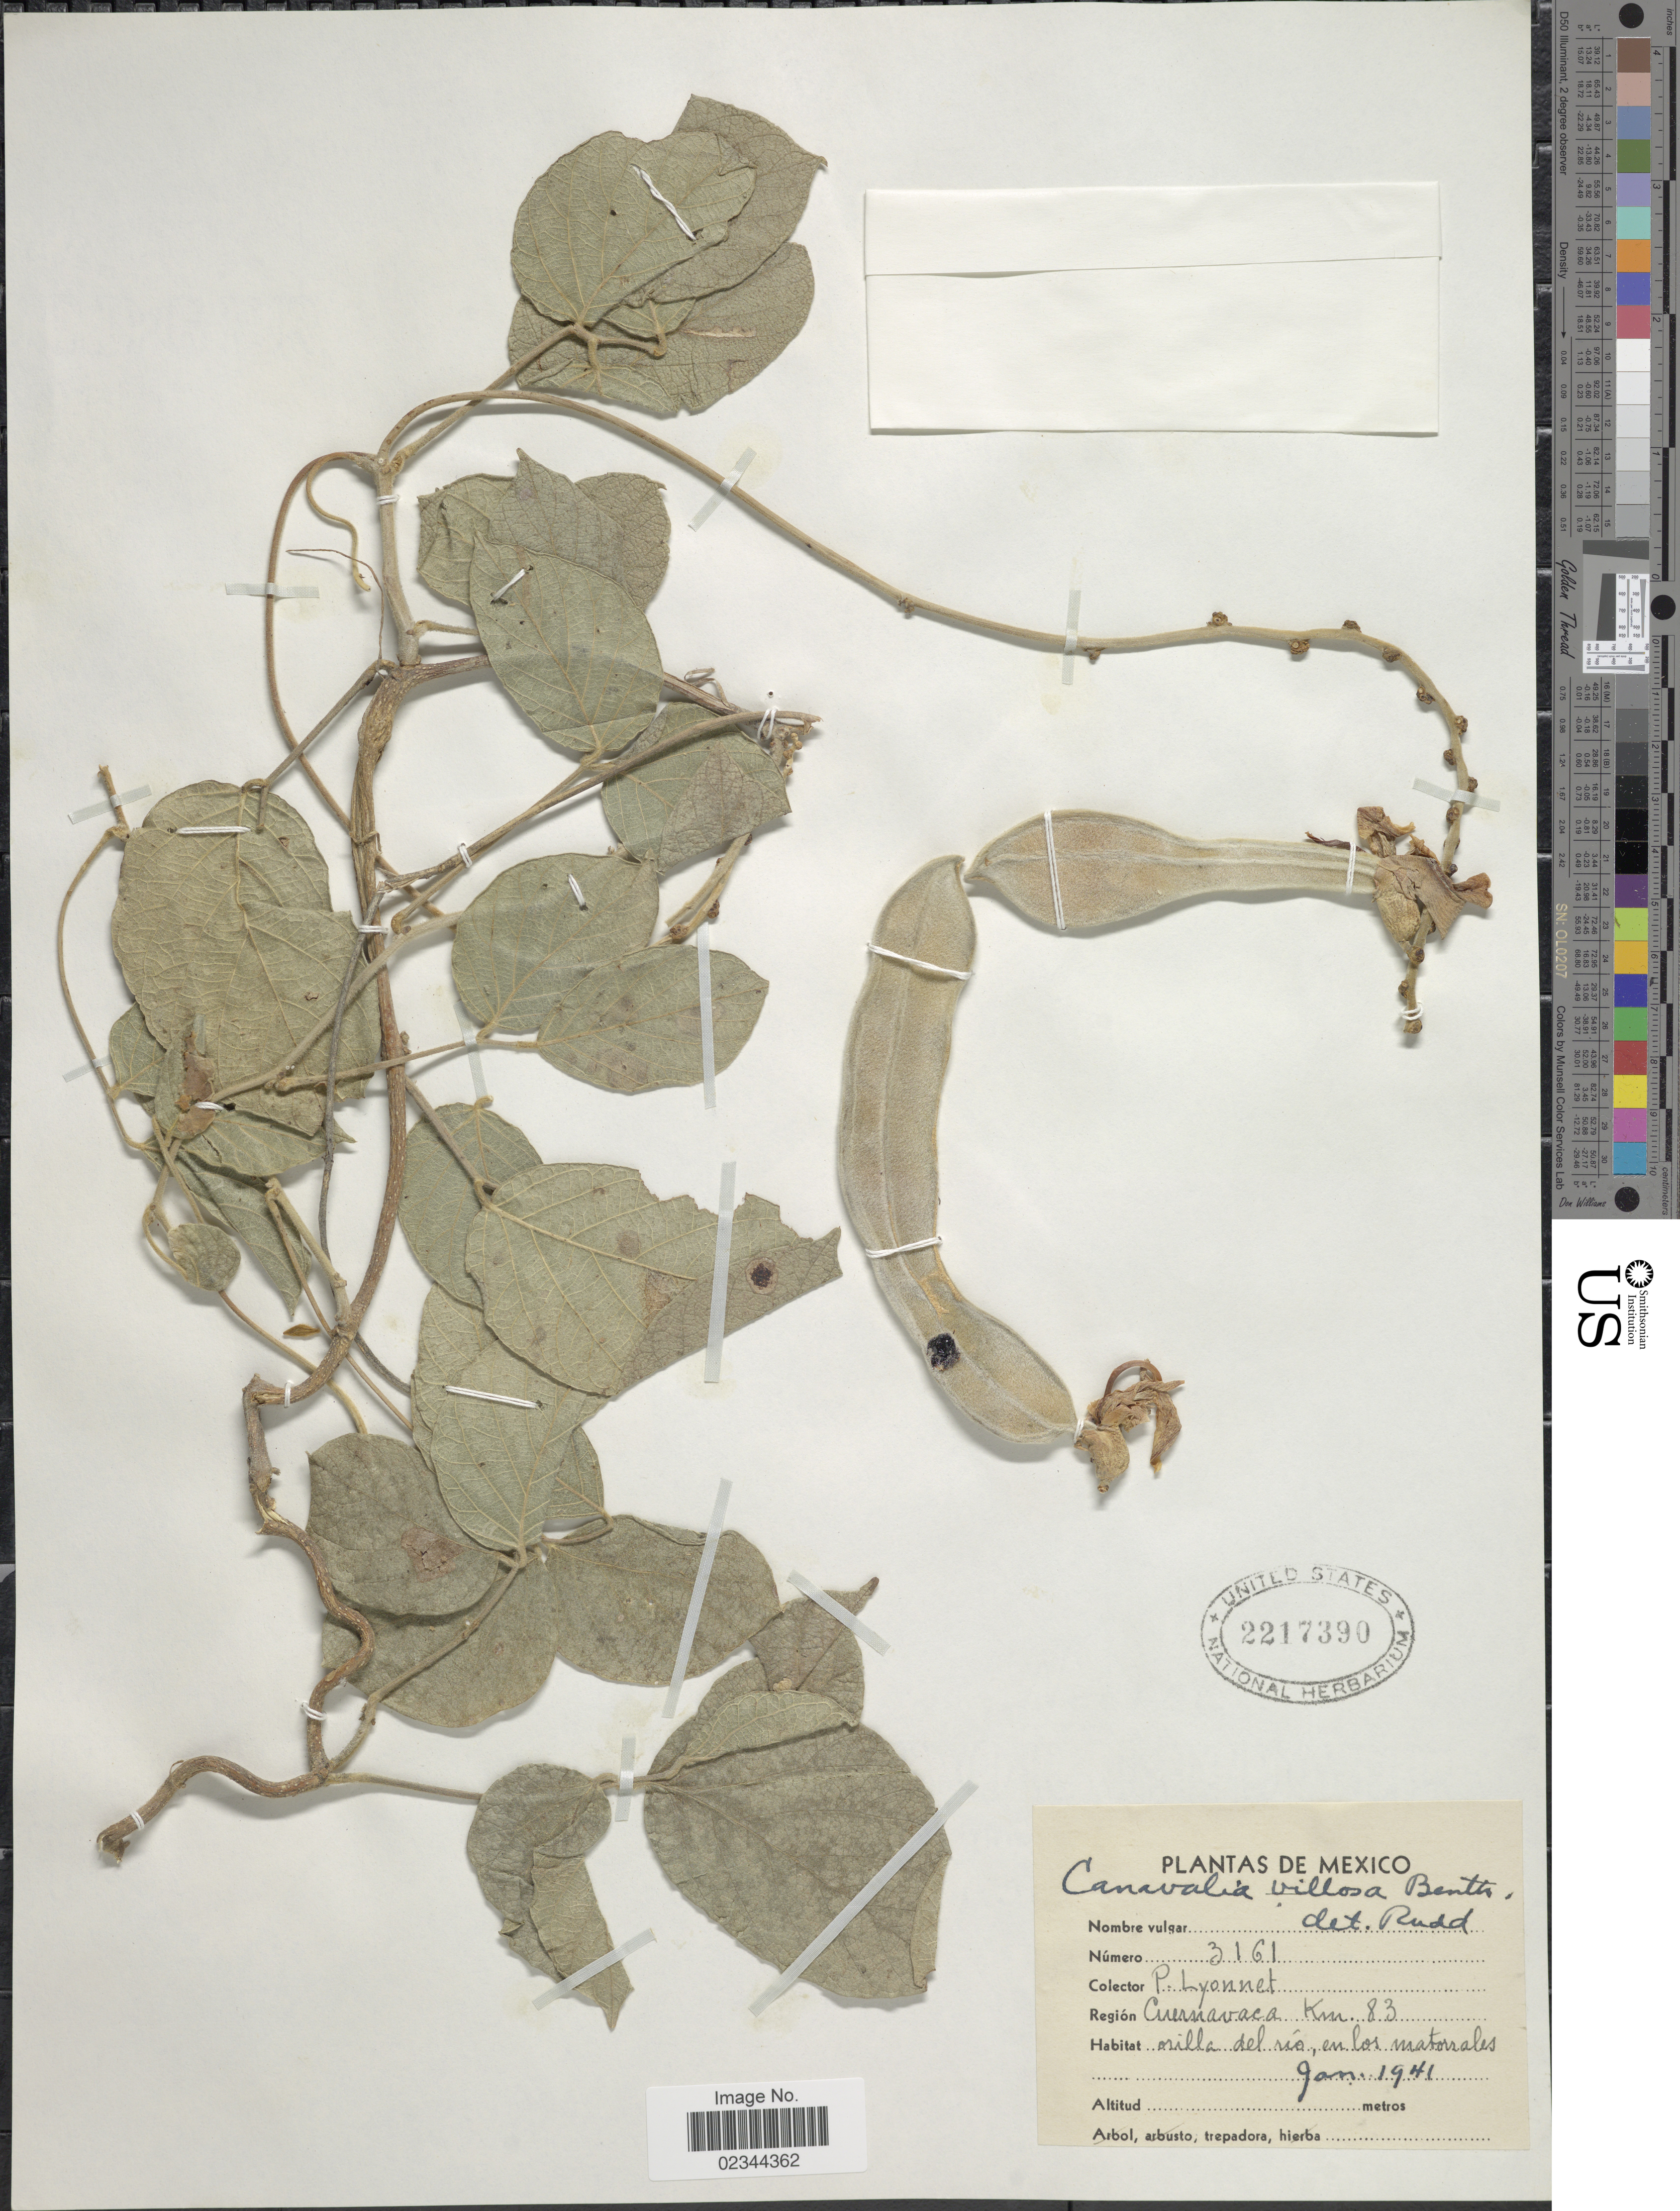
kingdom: Plantae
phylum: Tracheophyta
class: Magnoliopsida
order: Fabales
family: Fabaceae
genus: Canavalia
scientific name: Canavalia villosa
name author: Benth.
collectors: P. Lyonnet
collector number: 3161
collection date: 1941-01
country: Mexico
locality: Cuerrnavaca Km 83, orilla del rio, en los matorrales.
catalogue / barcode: US 2217390